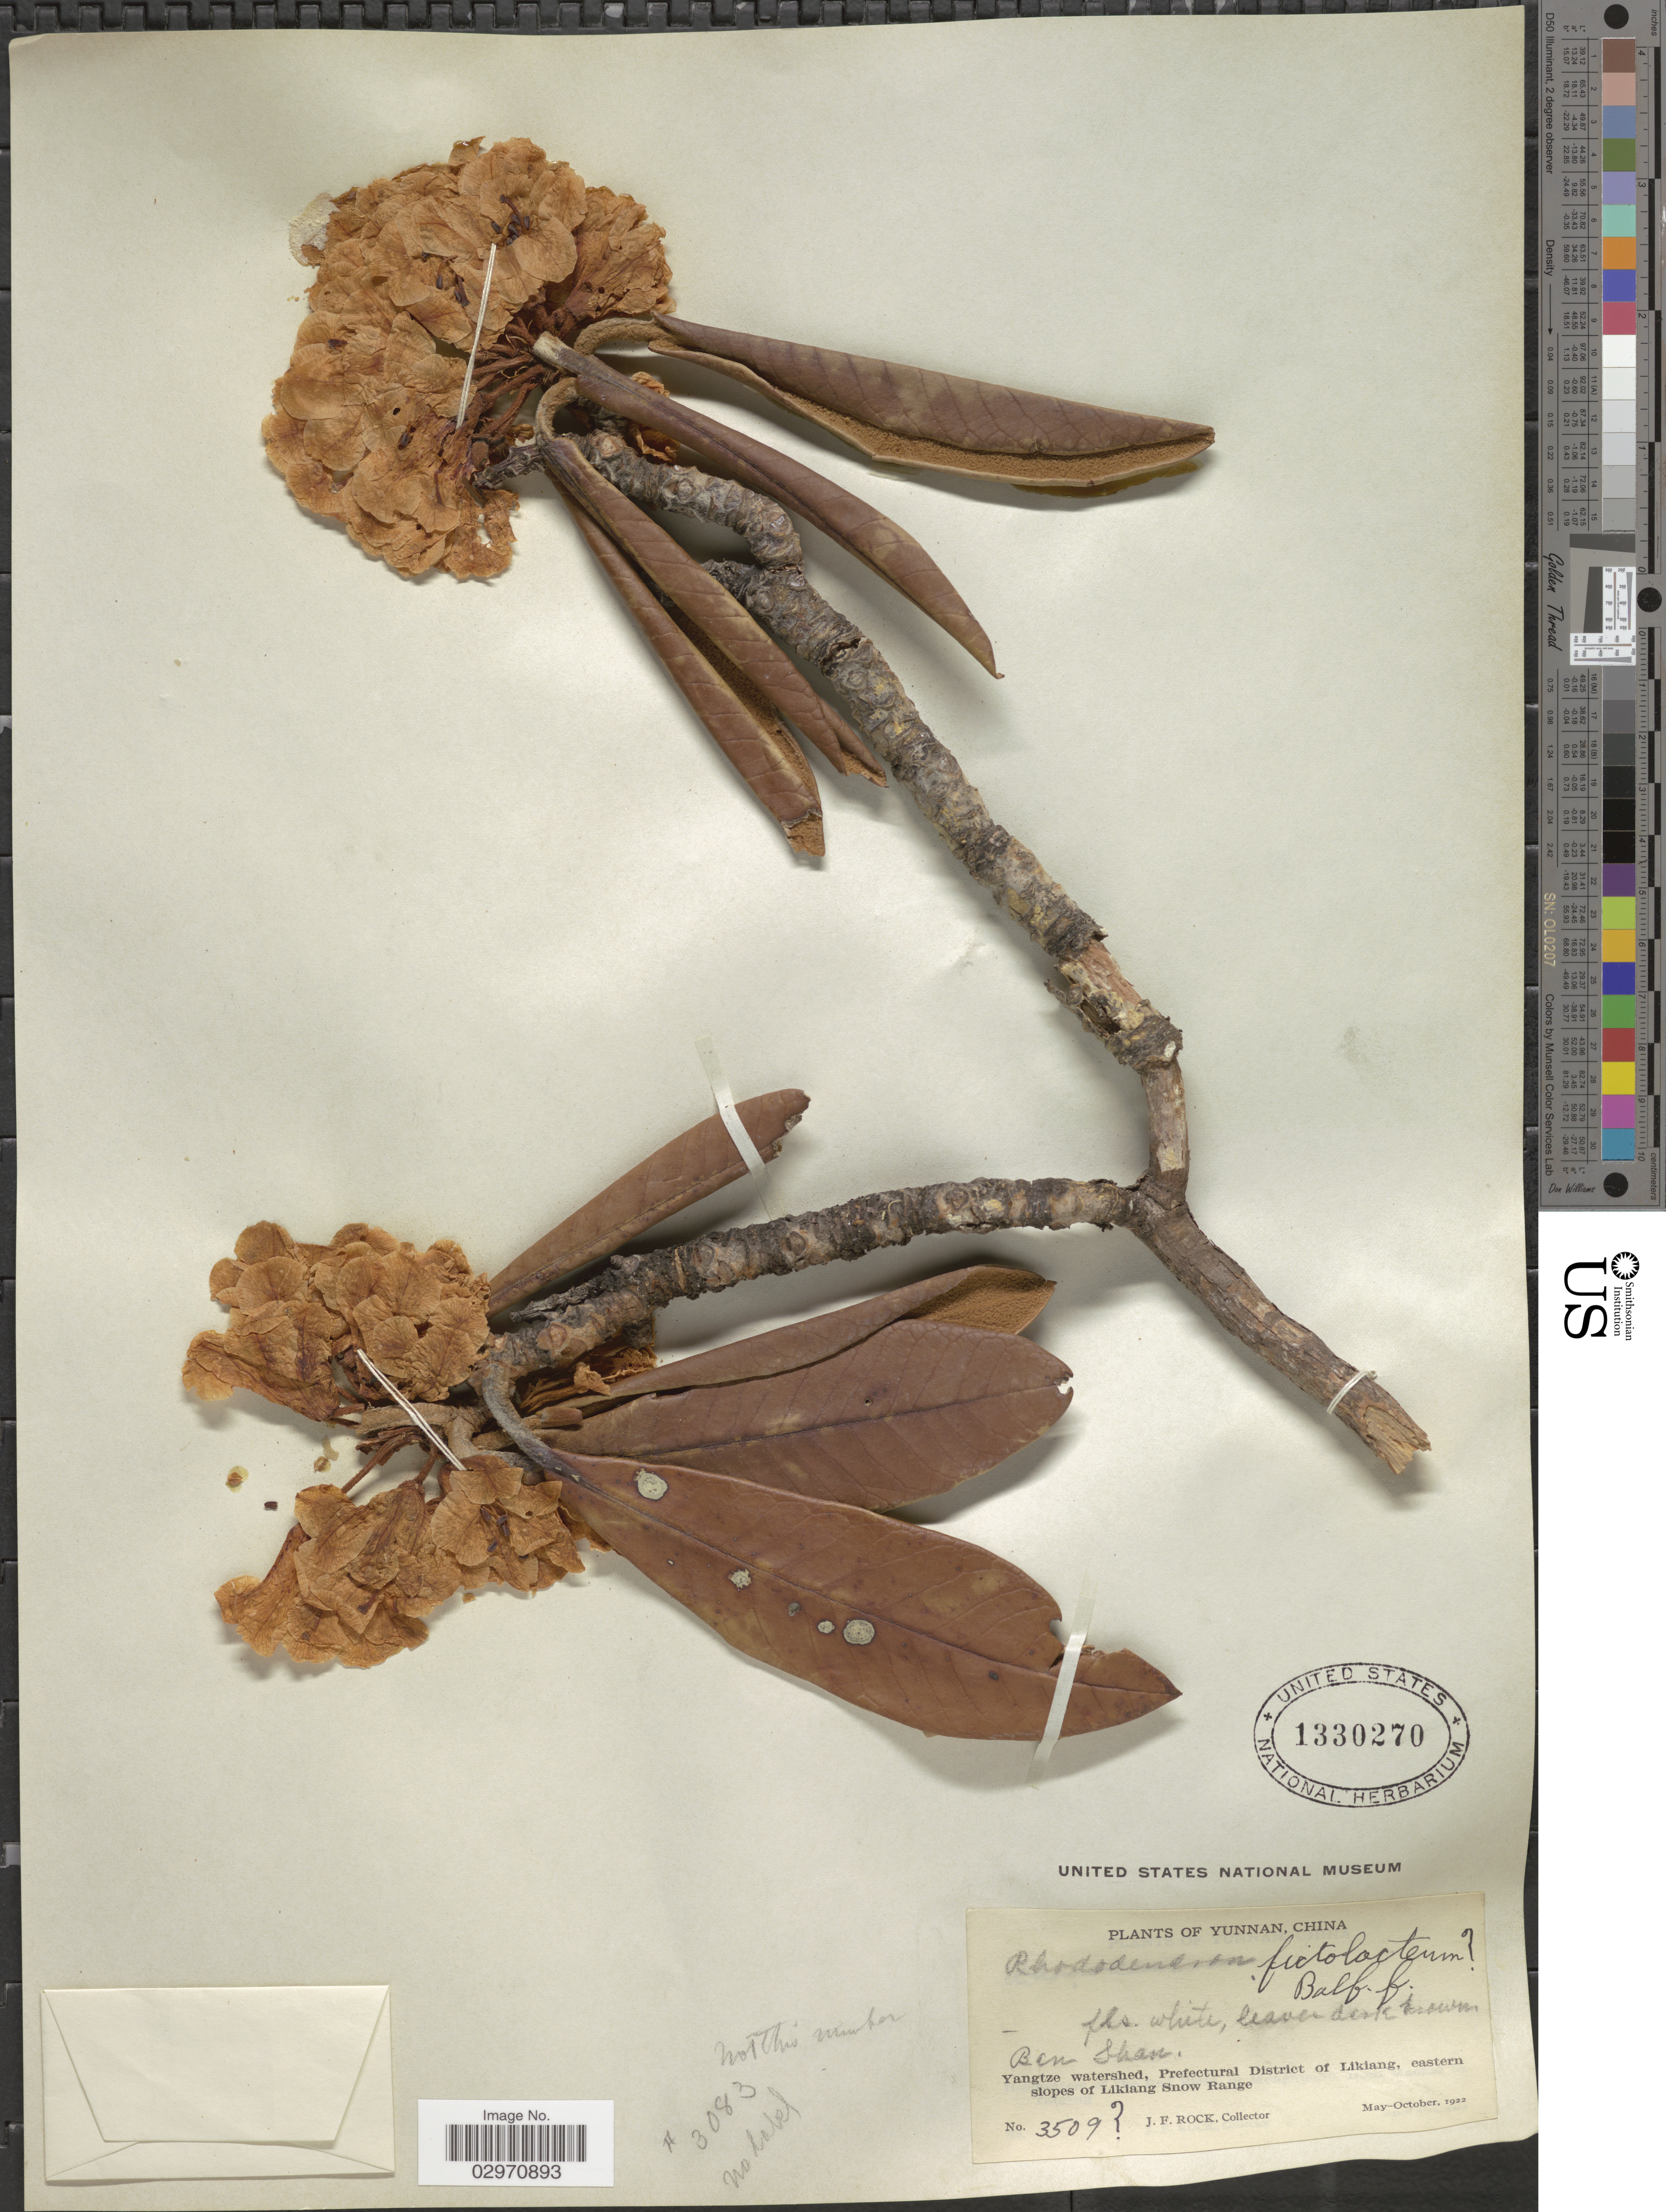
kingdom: Plantae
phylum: Tracheophyta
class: Magnoliopsida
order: Ericales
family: Ericaceae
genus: Rhododendron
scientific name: Rhododendron fictolacteum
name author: Balf. f.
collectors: J. Rock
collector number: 3509?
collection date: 1922-05/1922-10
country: China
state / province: Yunnan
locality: Ben Shan. Yangtze watershed, Prefectural District of Likiang, eastern slopes of Likiang Snow Range.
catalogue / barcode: US 1330270